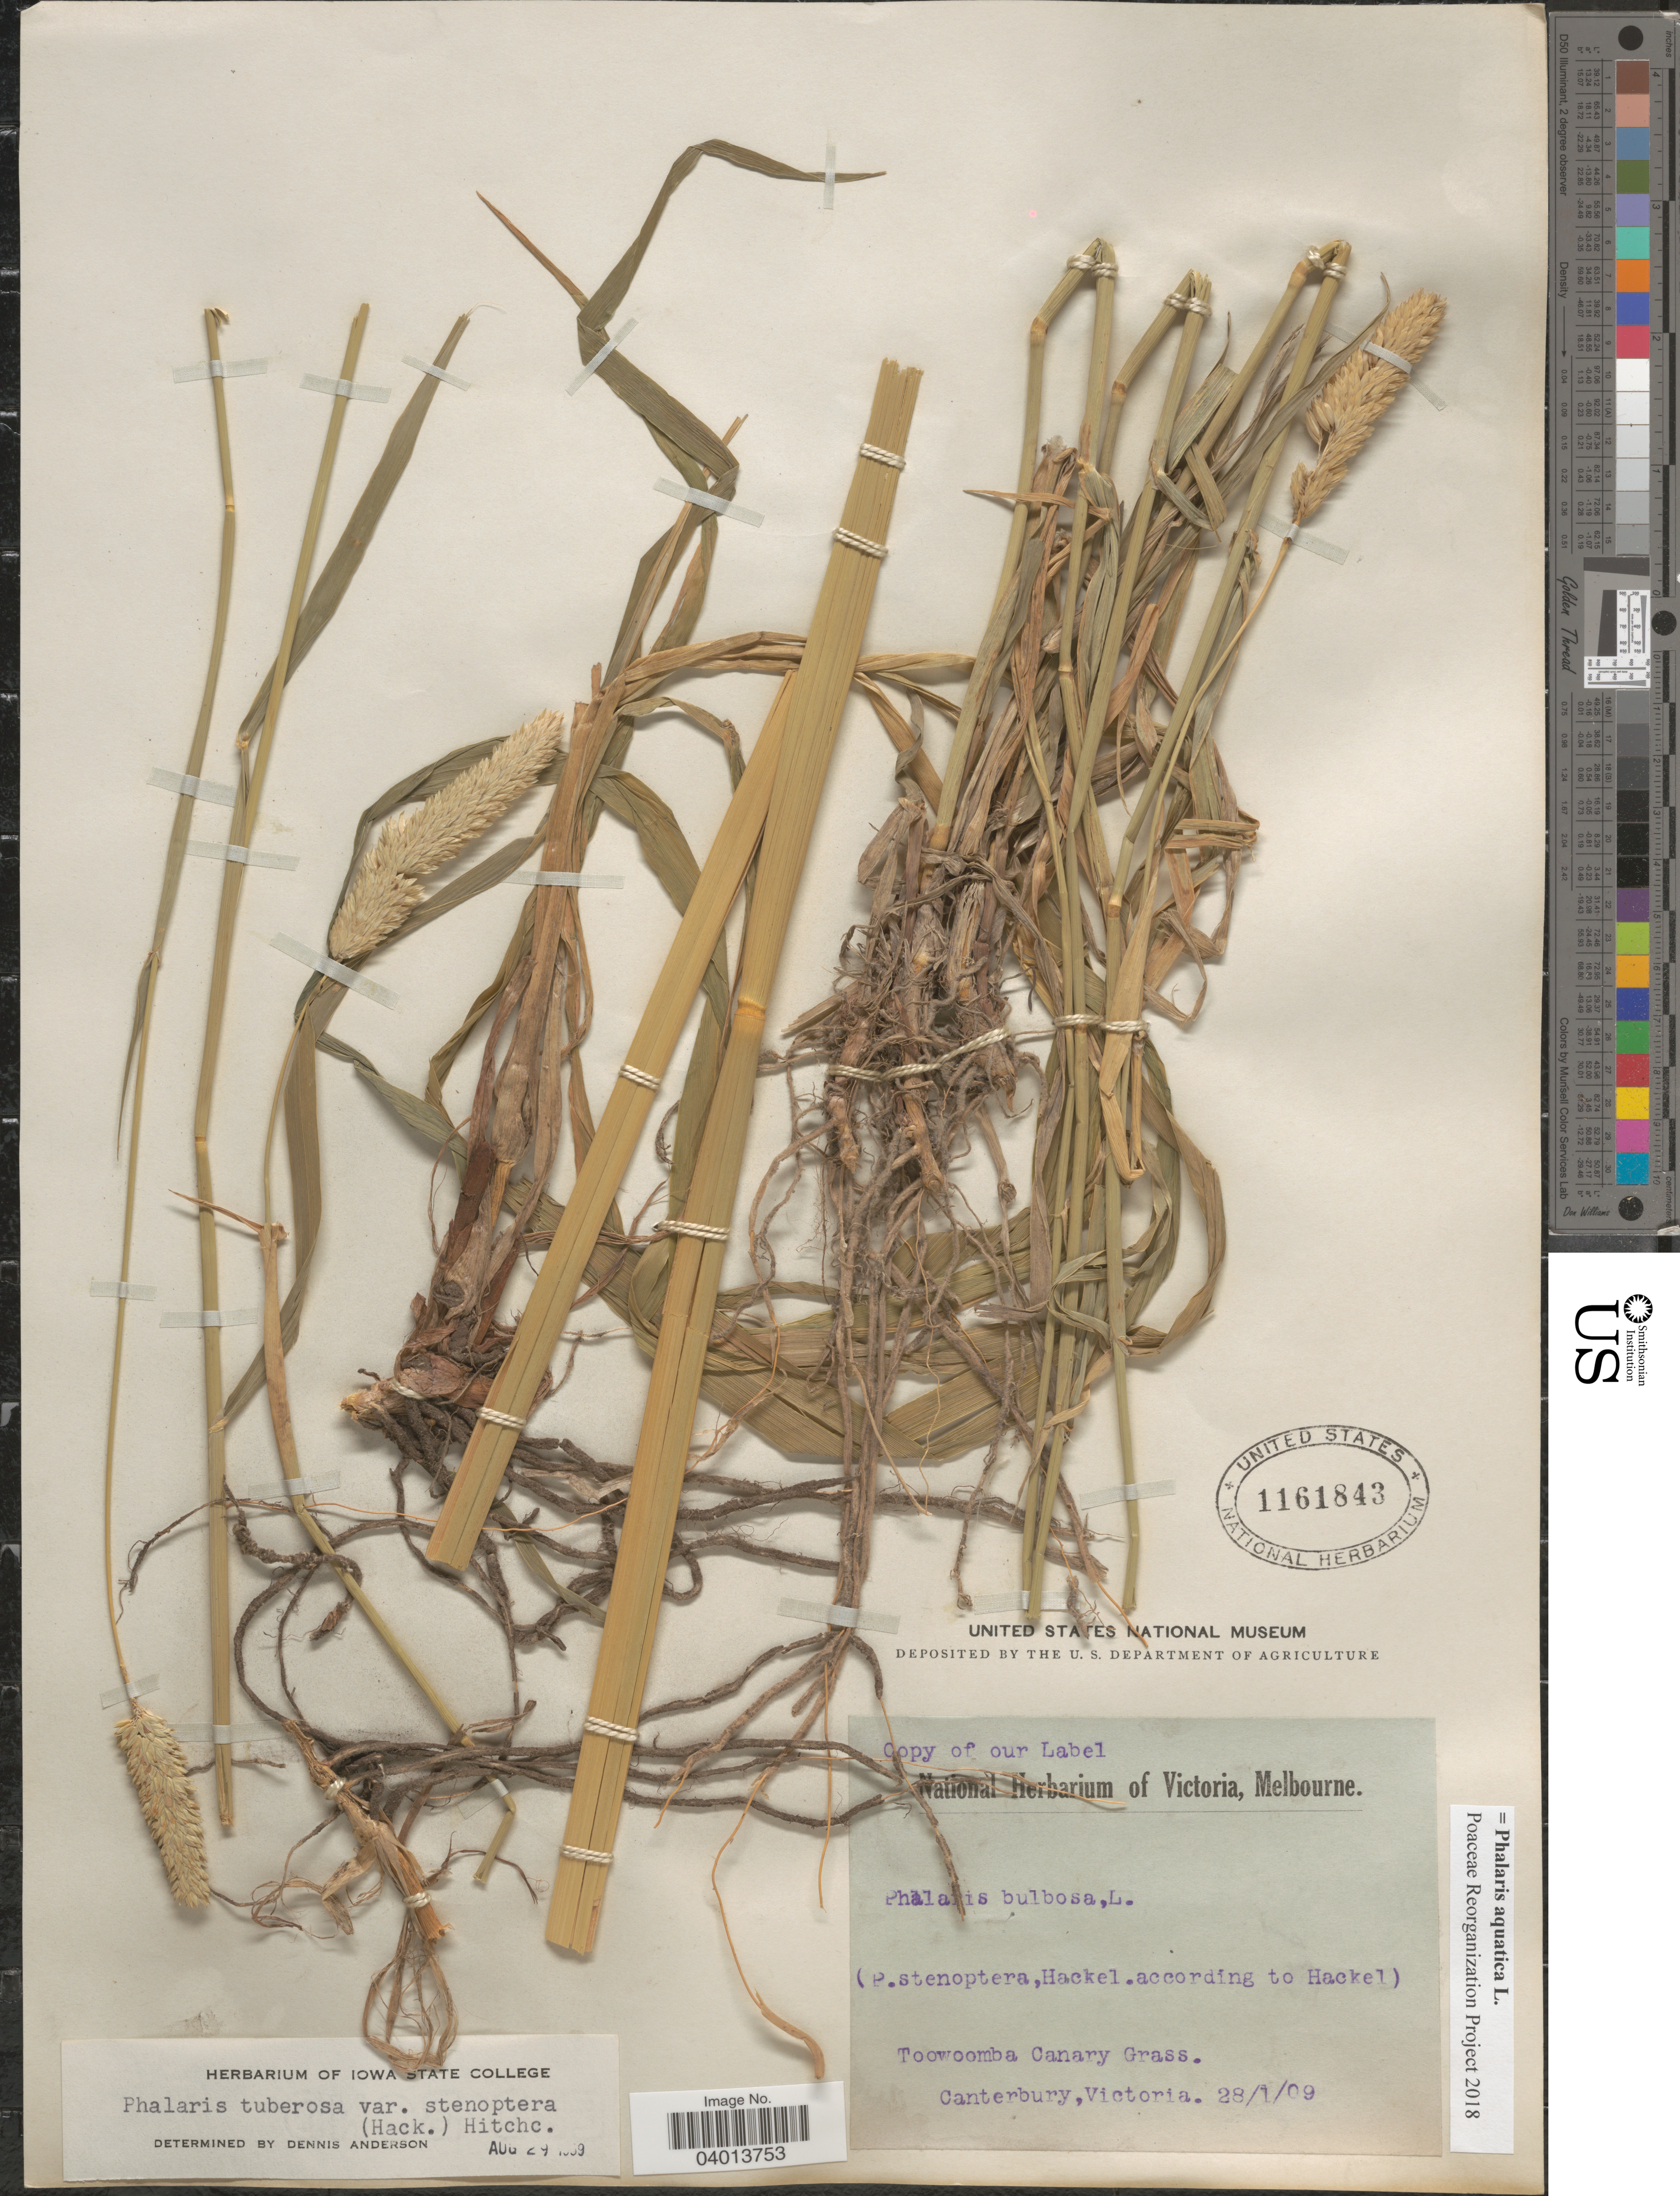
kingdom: Plantae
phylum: Tracheophyta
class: Liliopsida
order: Poales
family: Poaceae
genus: Phalaris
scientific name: Phalaris aquatica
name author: L.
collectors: Ex herb. Victoria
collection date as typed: Transcribed d/m/y: 28/1/9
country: Australia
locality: Toowoomba Canary Grass. Canterbury, Victoria.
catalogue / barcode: US 1161843